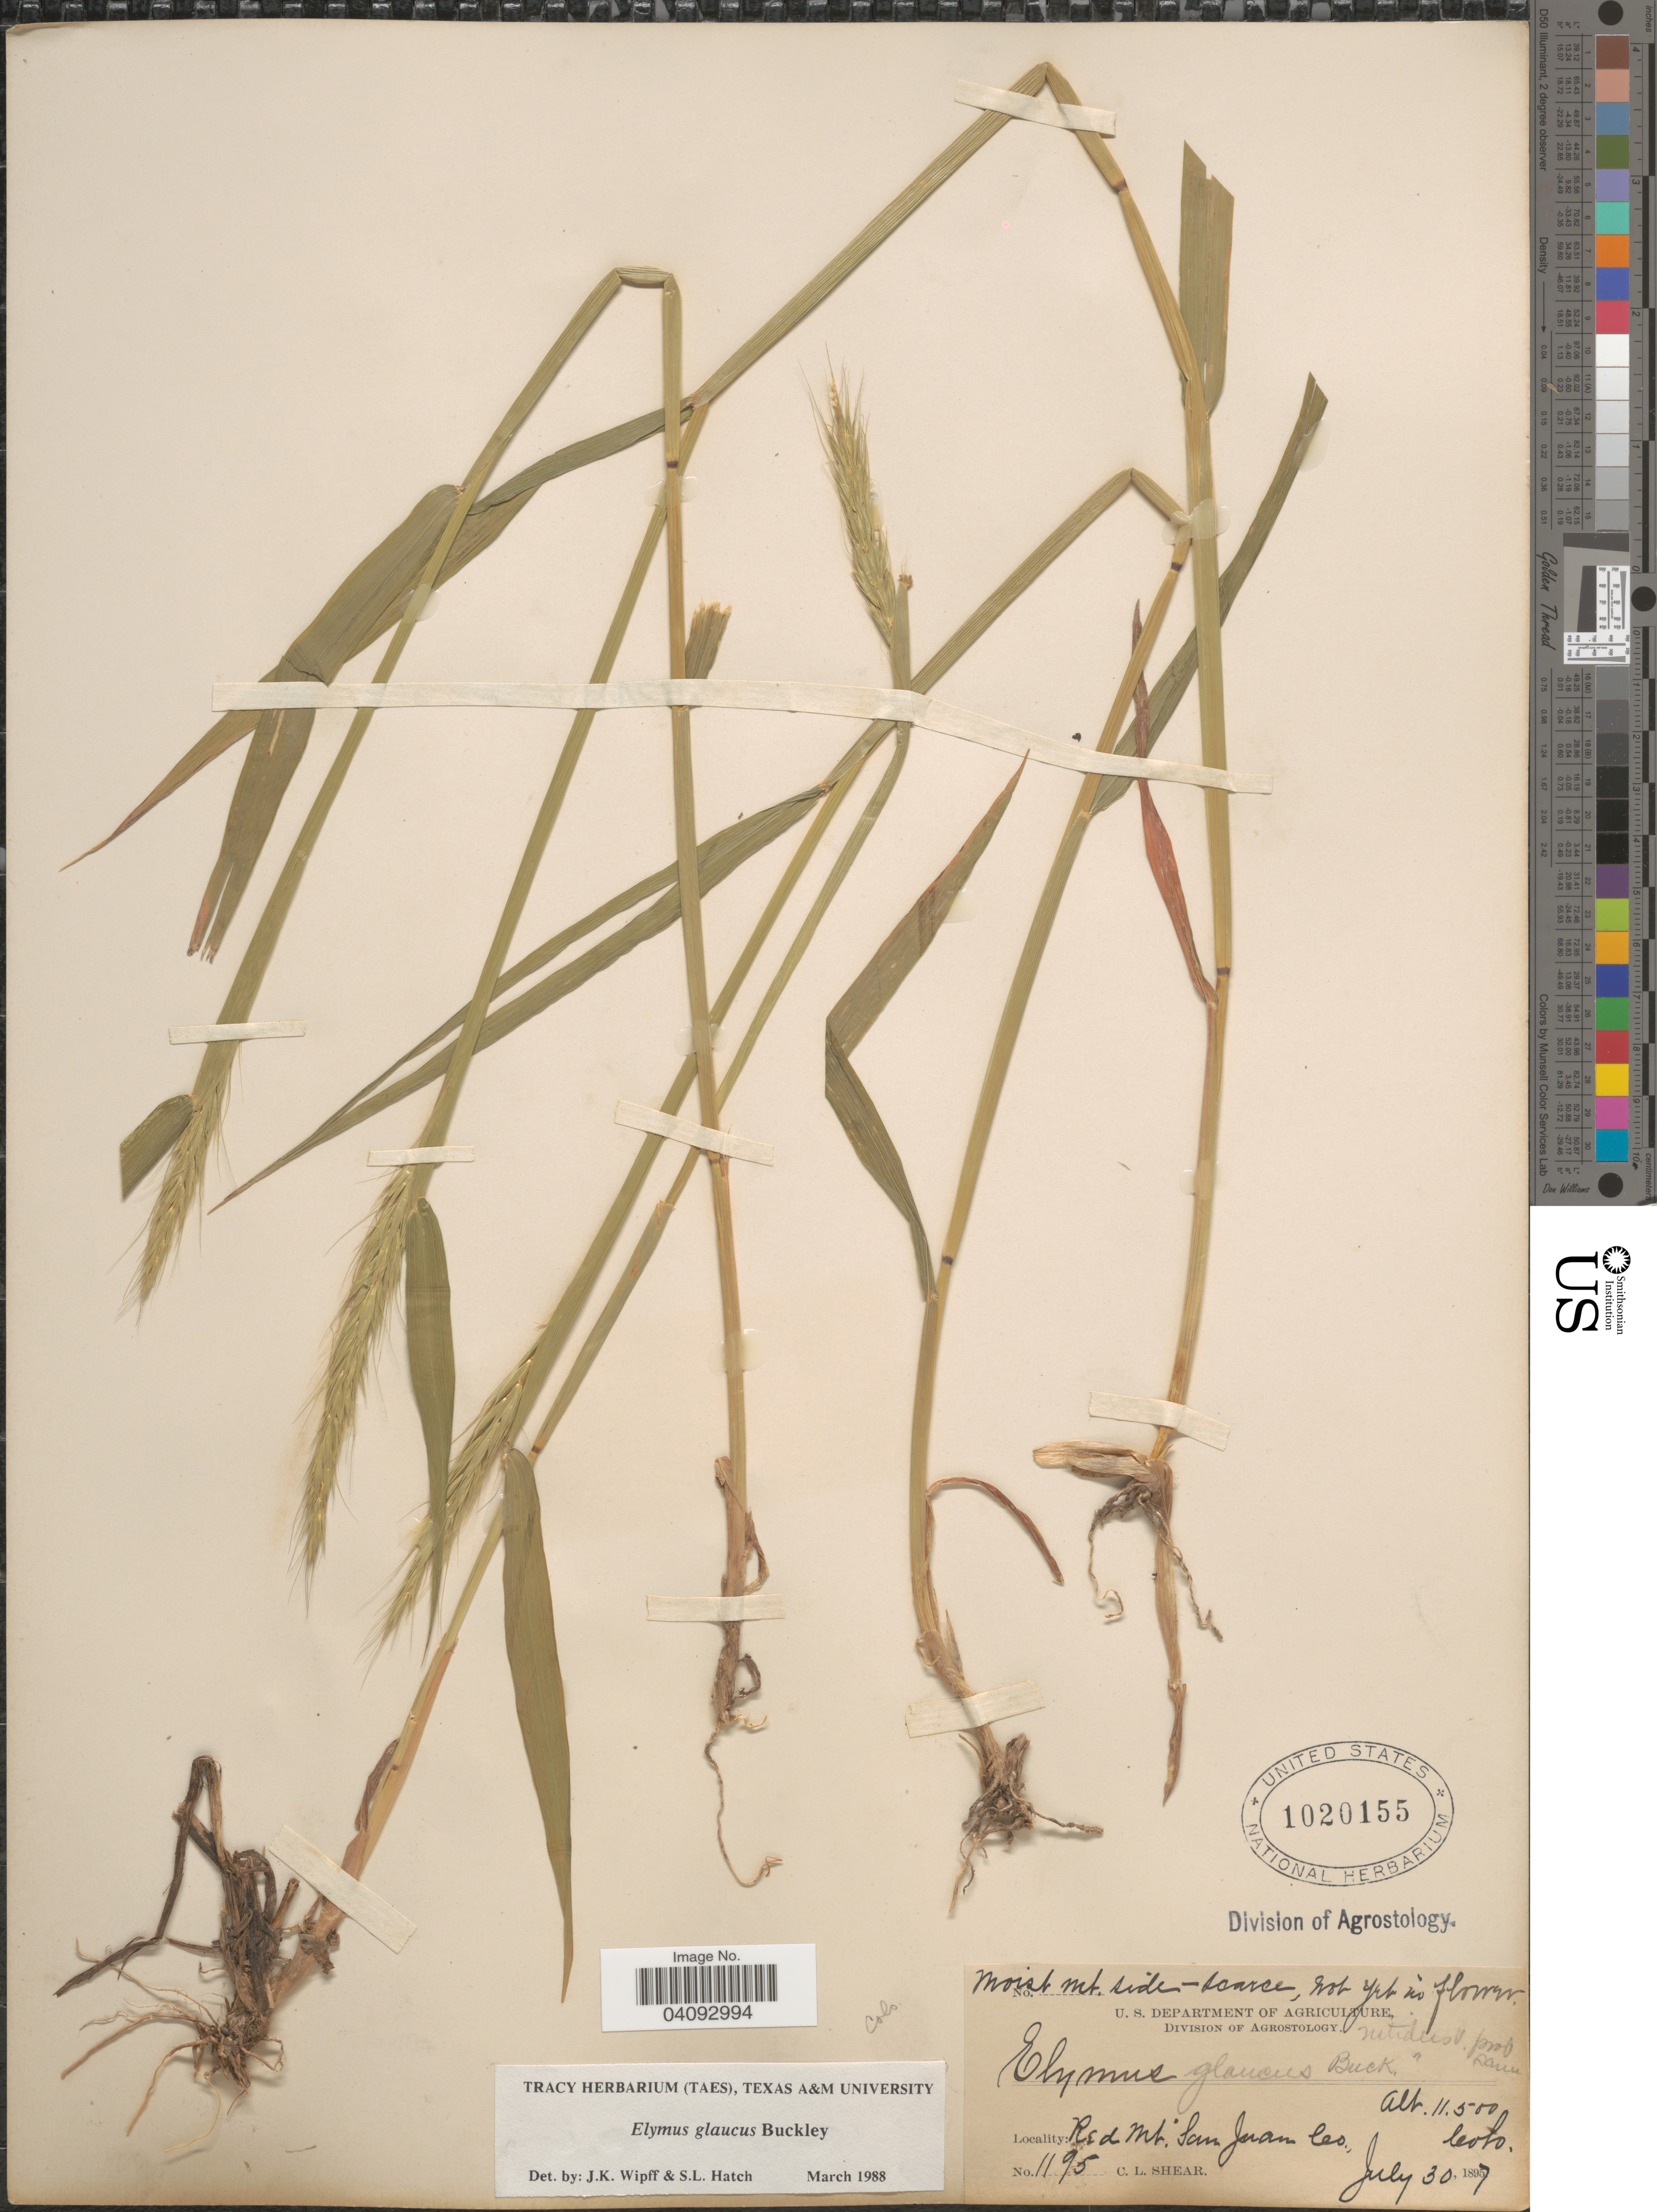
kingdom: Plantae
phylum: Tracheophyta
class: Liliopsida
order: Poales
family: Poaceae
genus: Elymus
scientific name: Elymus glaucus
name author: Buckley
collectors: C. L. Shear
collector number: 1195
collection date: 1897-07-30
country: United States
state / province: Colorado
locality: Red Mt. San Juan Co.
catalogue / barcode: US 1020155